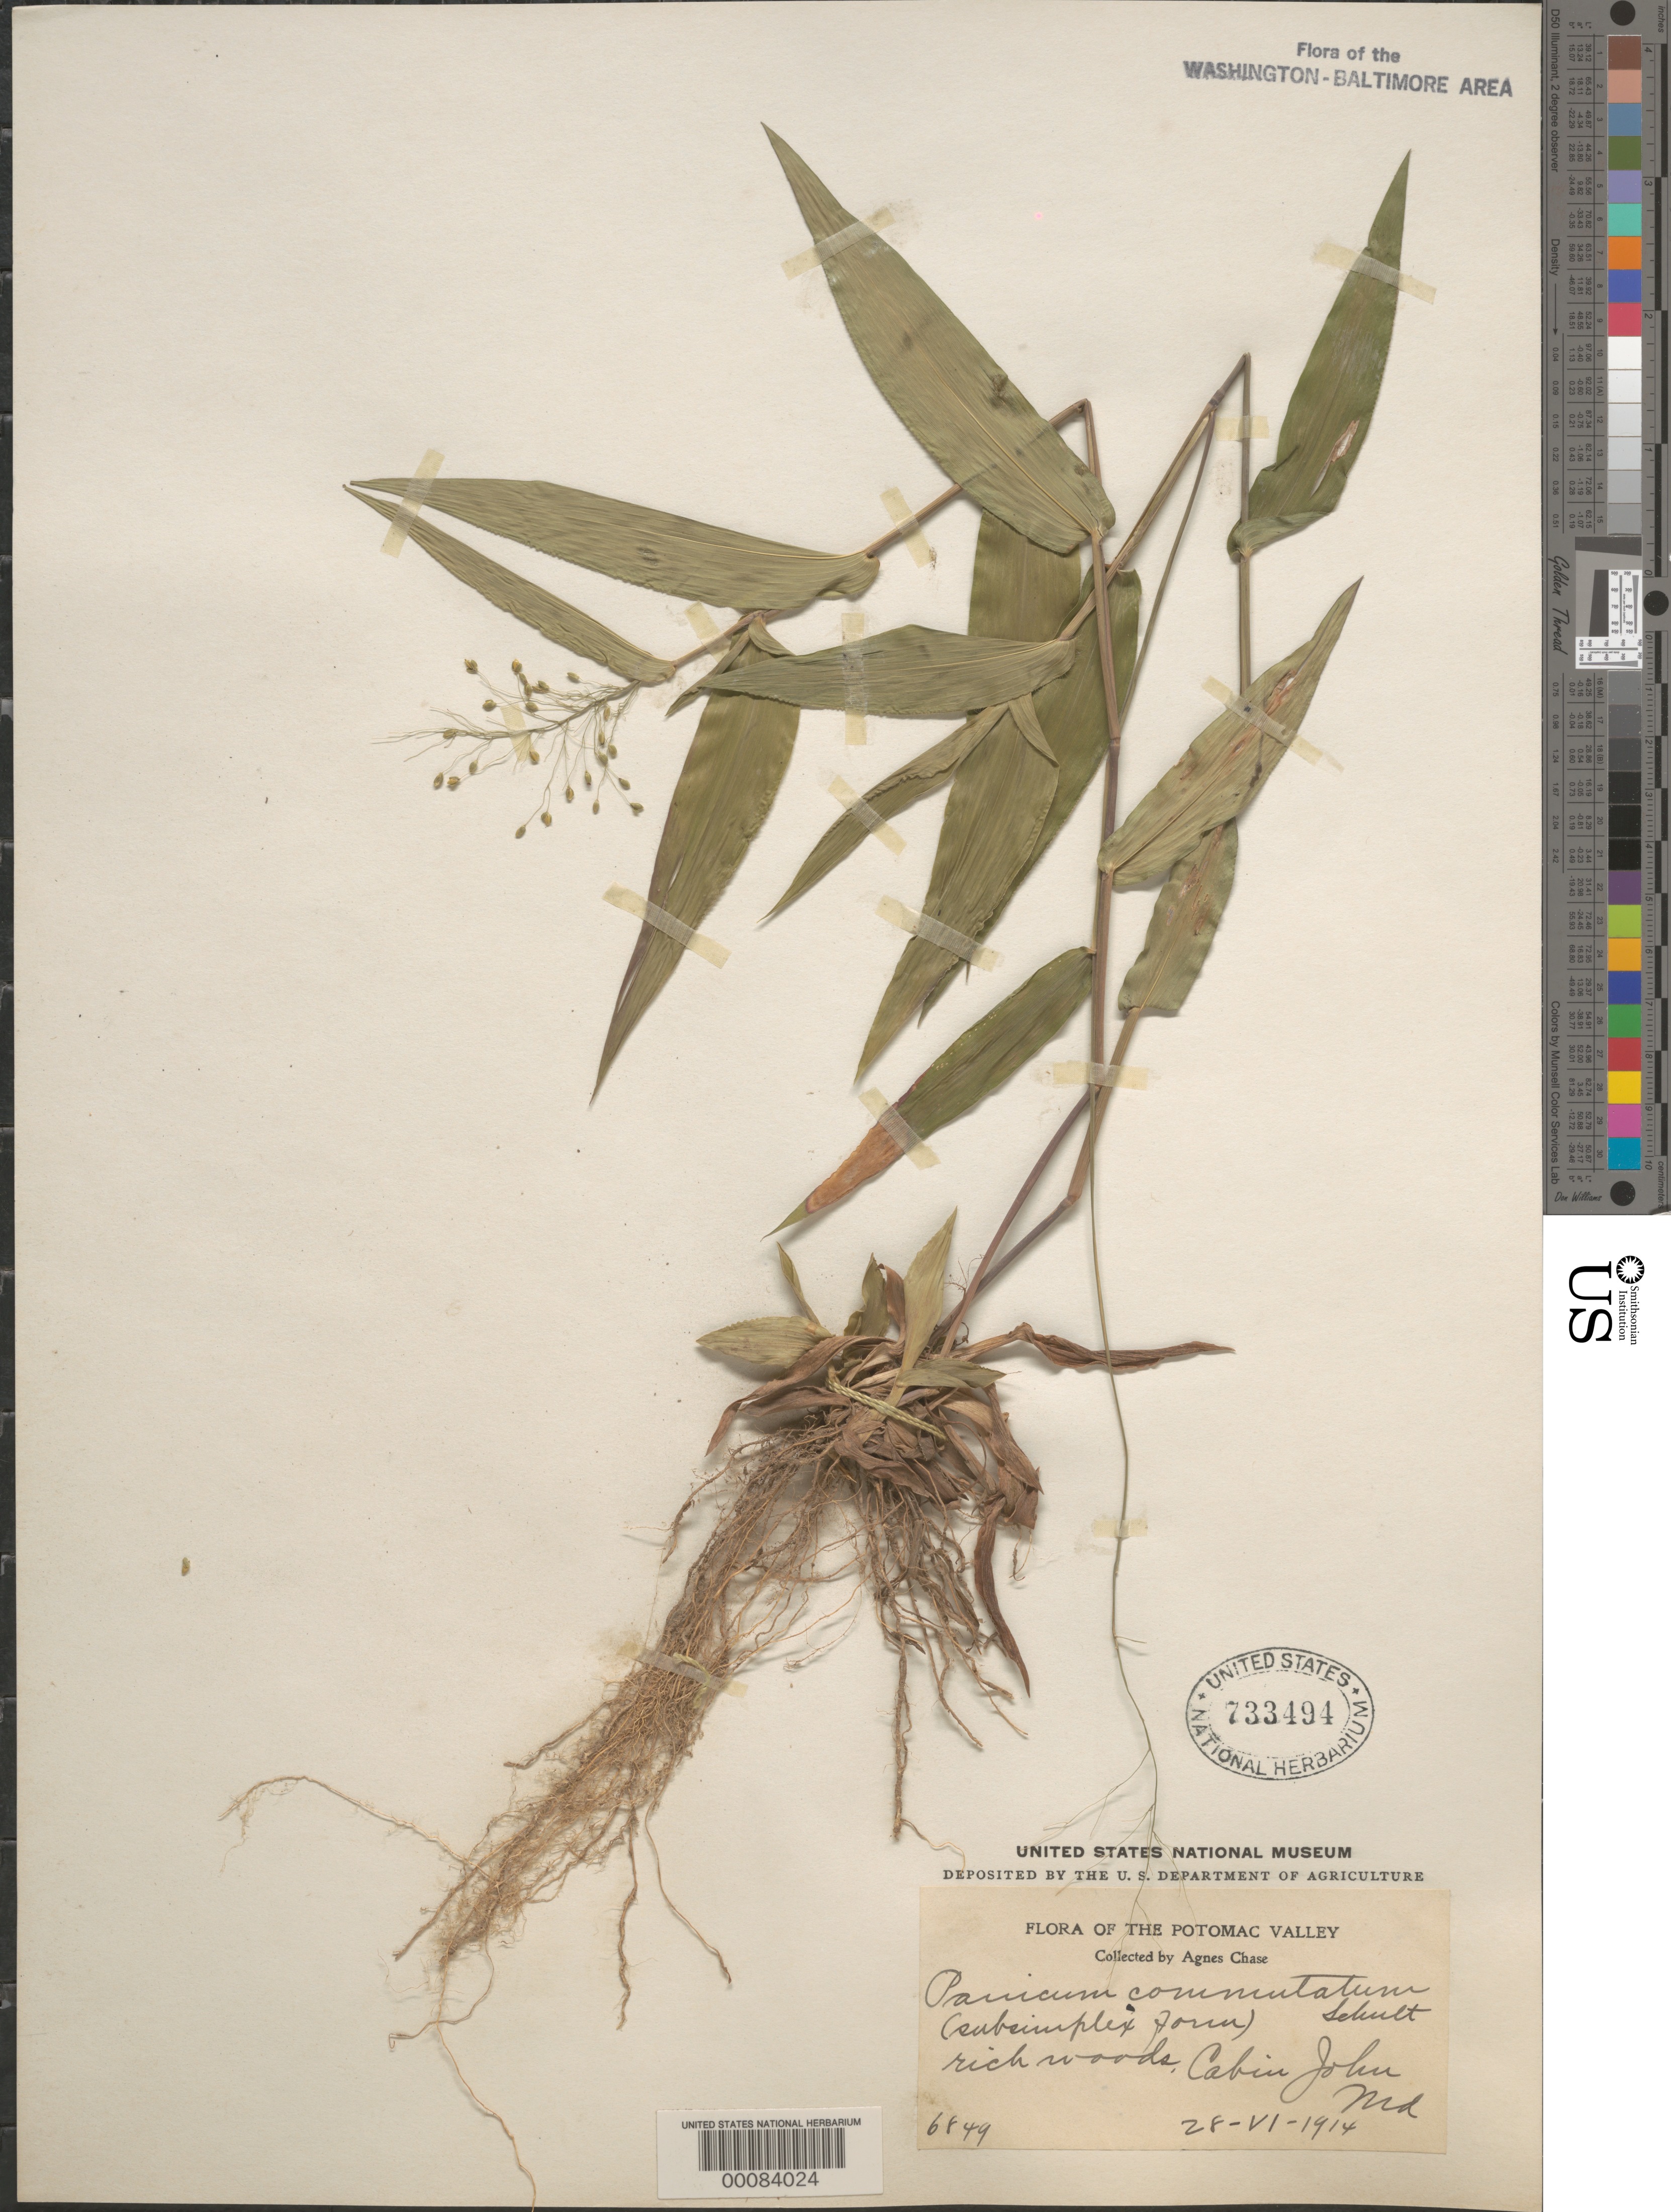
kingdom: Plantae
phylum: Tracheophyta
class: Liliopsida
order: Poales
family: Poaceae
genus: Dichanthelium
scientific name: Dichanthelium commutatum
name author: (Schult.) Gould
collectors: A. Chase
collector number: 6849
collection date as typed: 28 Jun 1914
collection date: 1914-06-28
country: United States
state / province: Maryland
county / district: Montgomery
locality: Cabin John C. & O. Canal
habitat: Rich woods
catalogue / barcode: US 733494